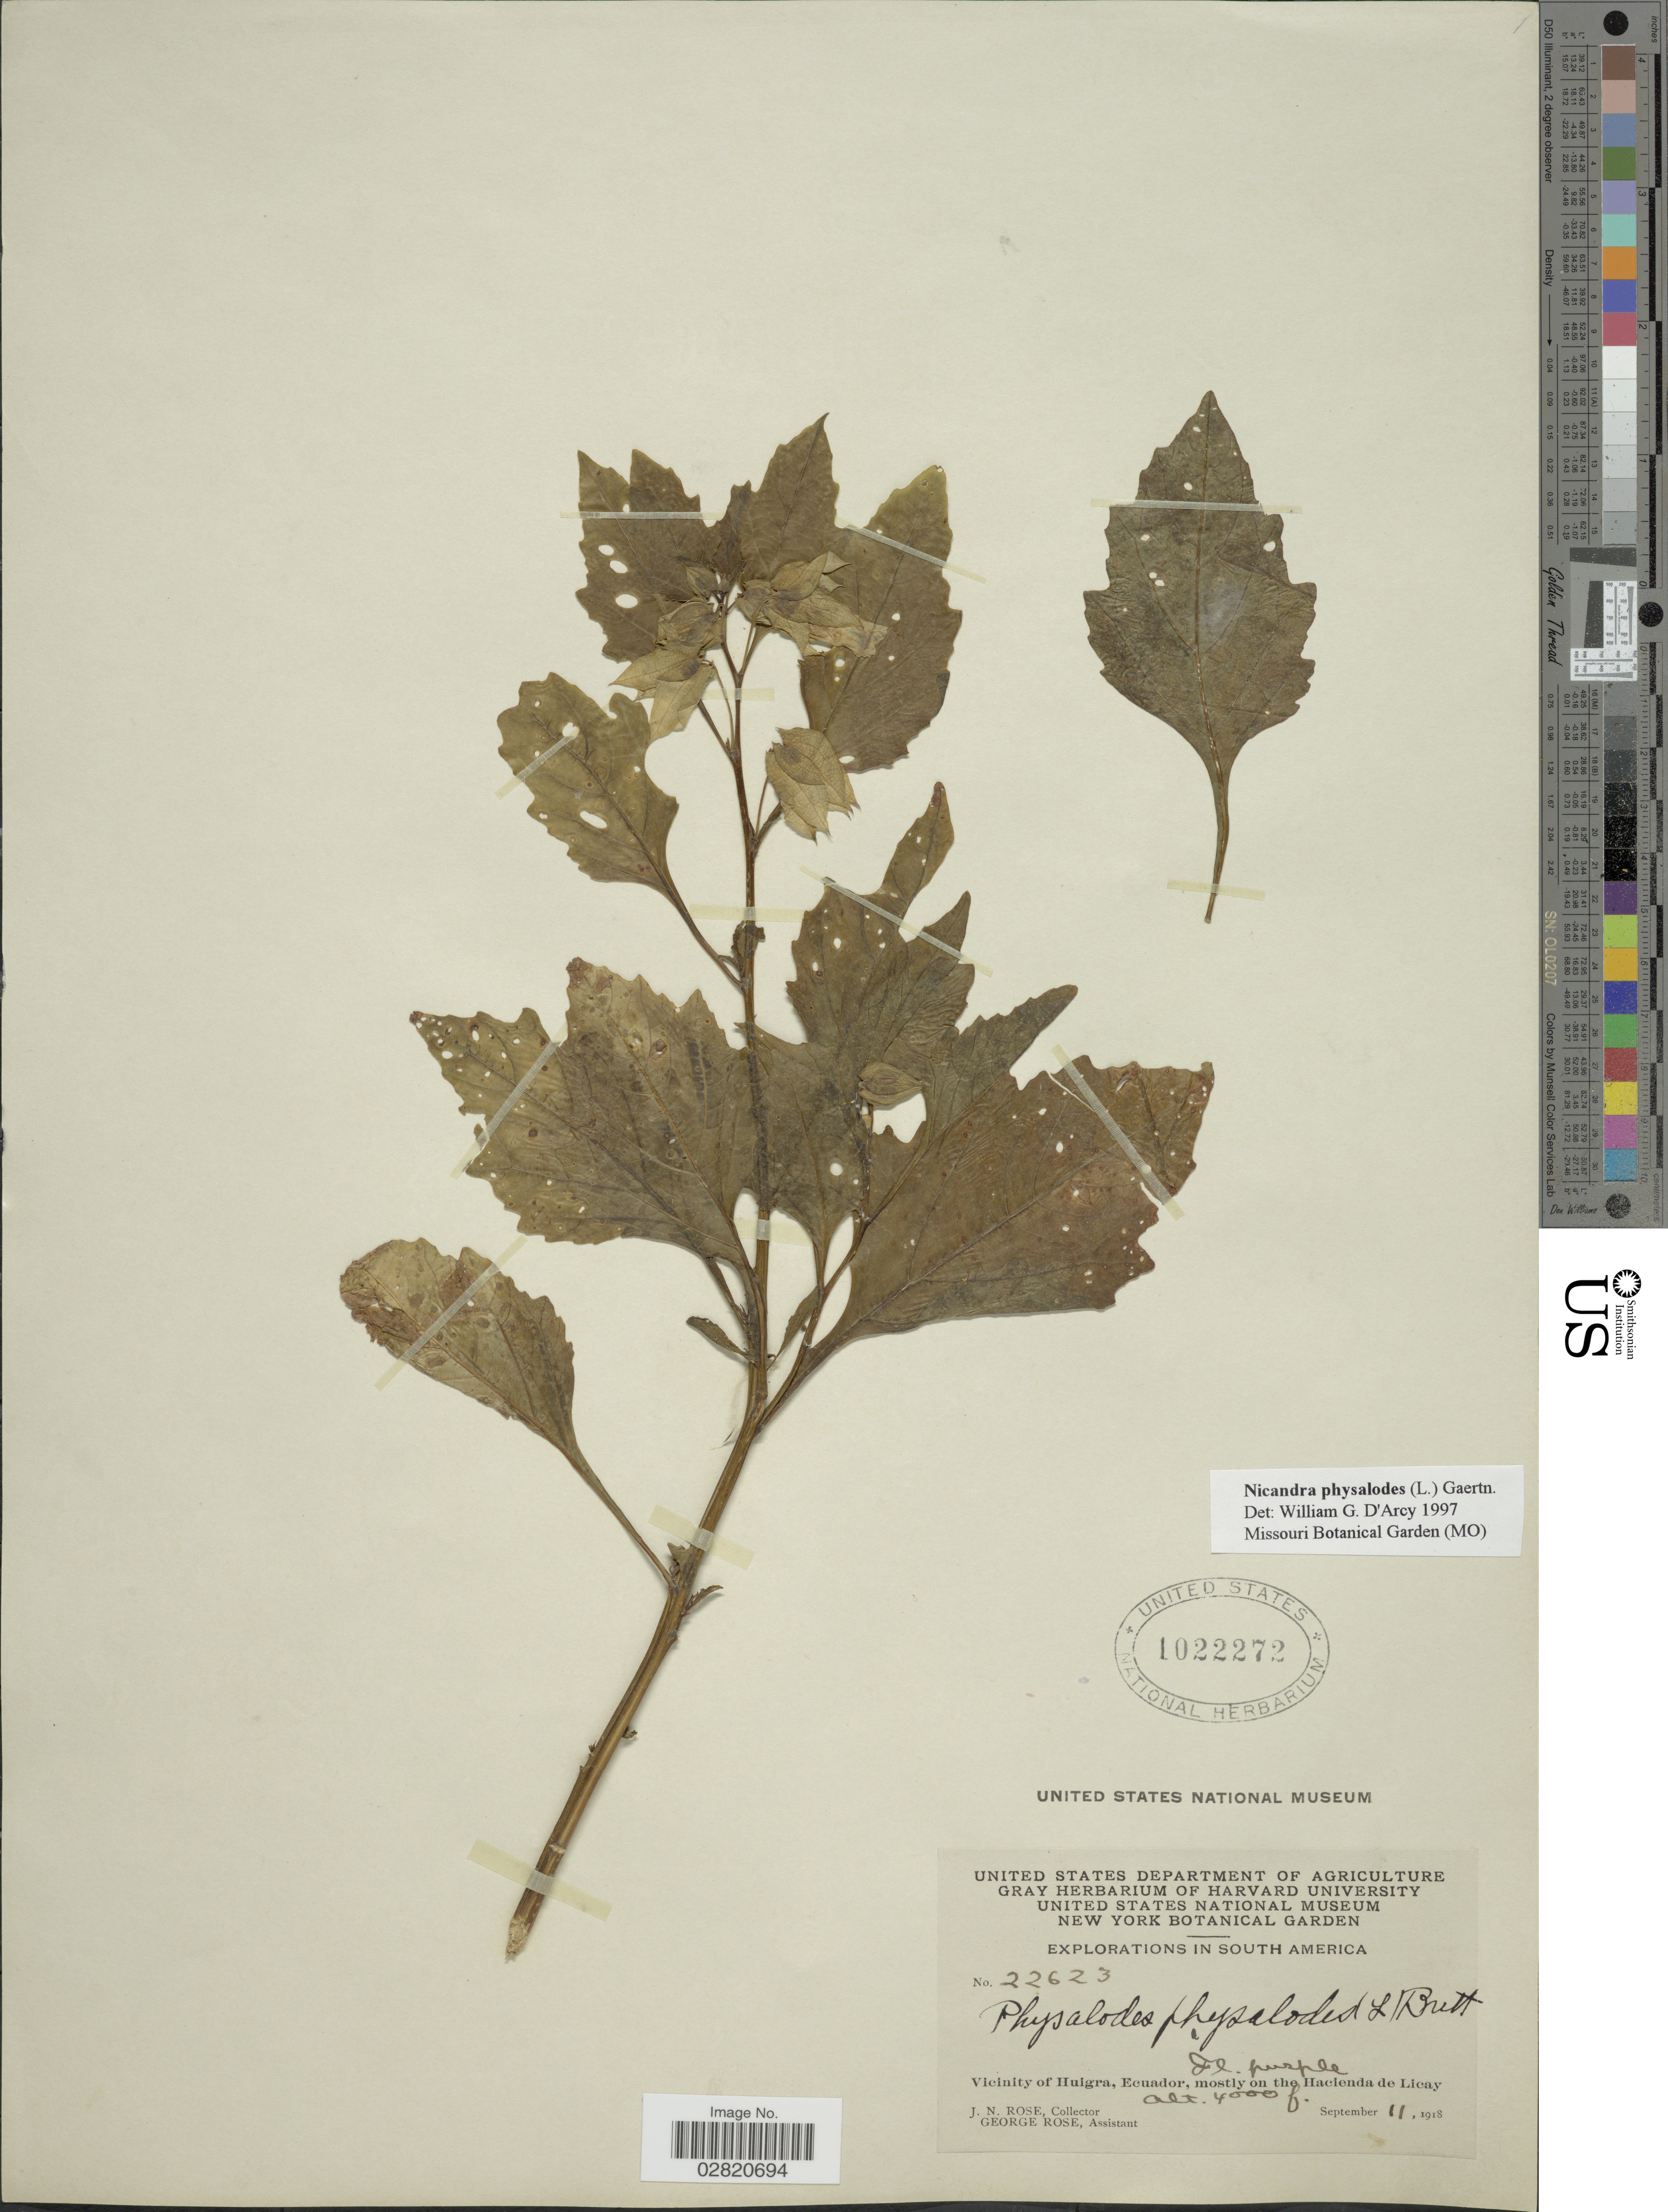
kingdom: Plantae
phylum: Tracheophyta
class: Magnoliopsida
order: Solanales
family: Solanaceae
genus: Nicandra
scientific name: Nicandra physalodes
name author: (L.) Gaertn.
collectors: J. N. Rose & G. Rose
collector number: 22623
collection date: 1918-09-11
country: Ecuador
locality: Vicinity of Huigra, mostly on the Hacienda de Licay.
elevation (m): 1219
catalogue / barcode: US 1022272